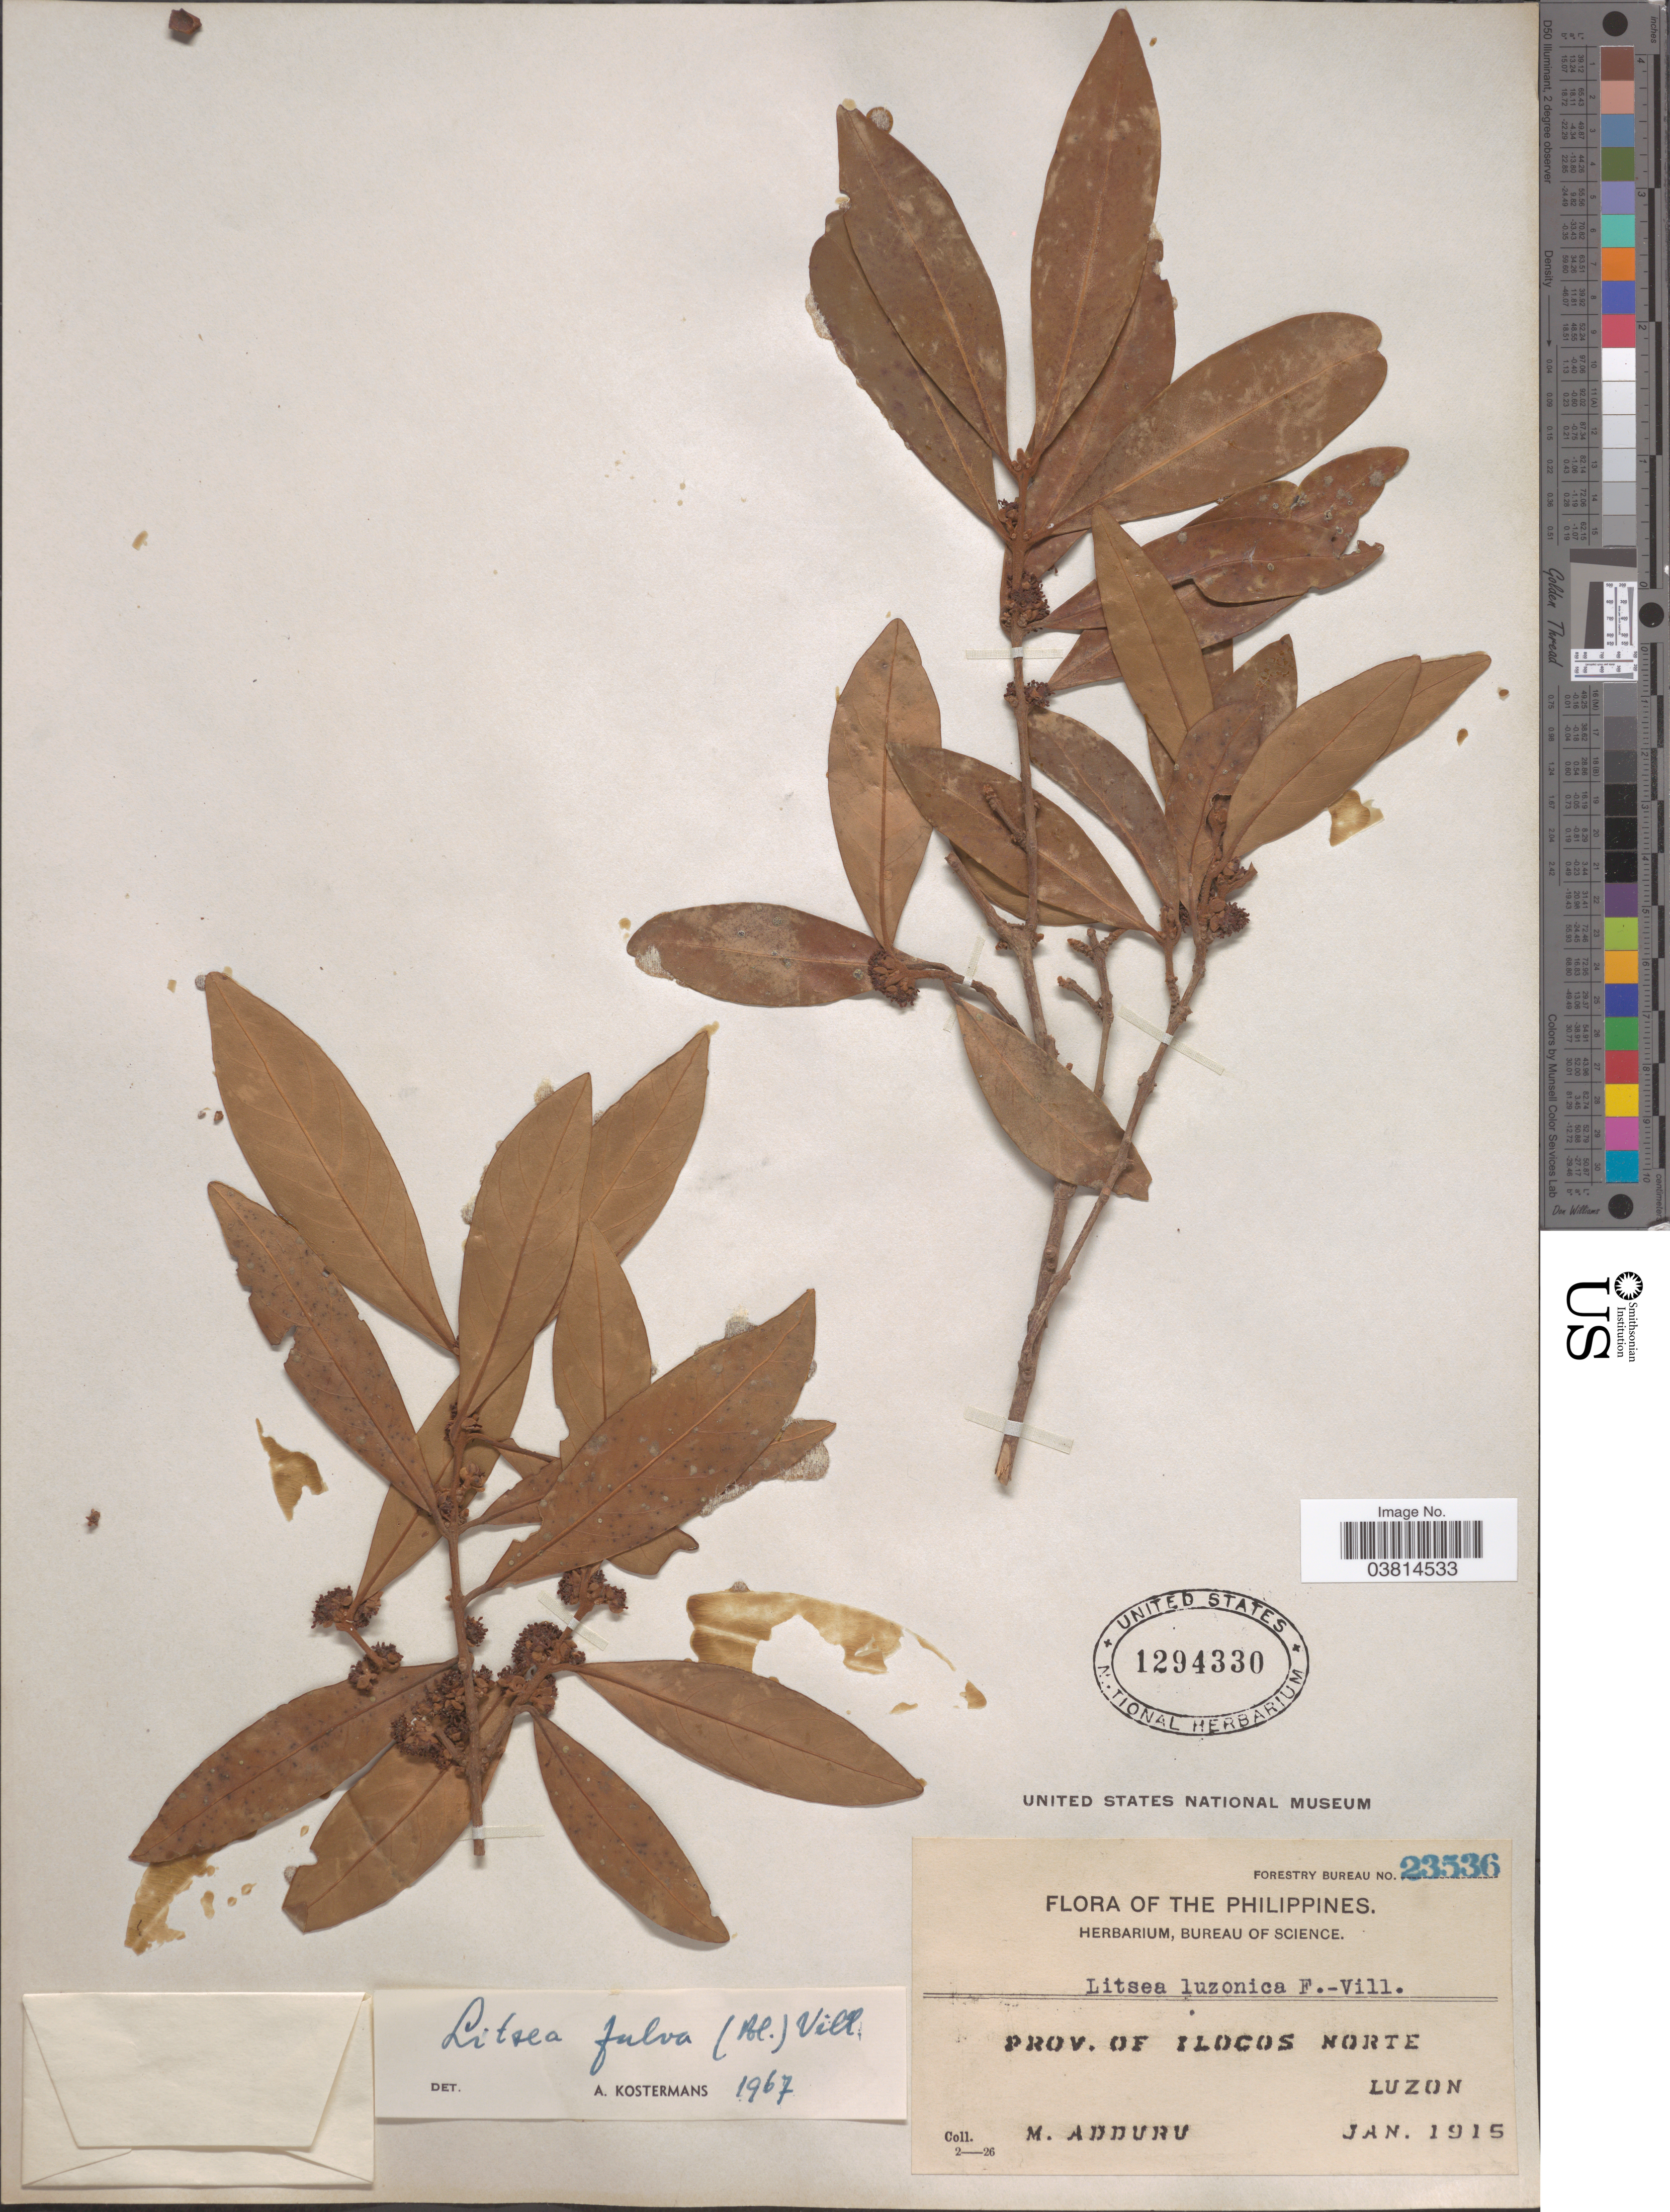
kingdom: Plantae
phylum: Tracheophyta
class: Magnoliopsida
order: Laurales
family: Lauraceae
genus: Litsea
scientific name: Litsea fulva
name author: (Blume) Fern.-Vill.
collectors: M. Adduru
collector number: Forestry Bureau 23536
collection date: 1915-01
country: Philippines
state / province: Ilocos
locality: Prov. of Ilocos Norte. Luzon.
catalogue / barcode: US 1294330